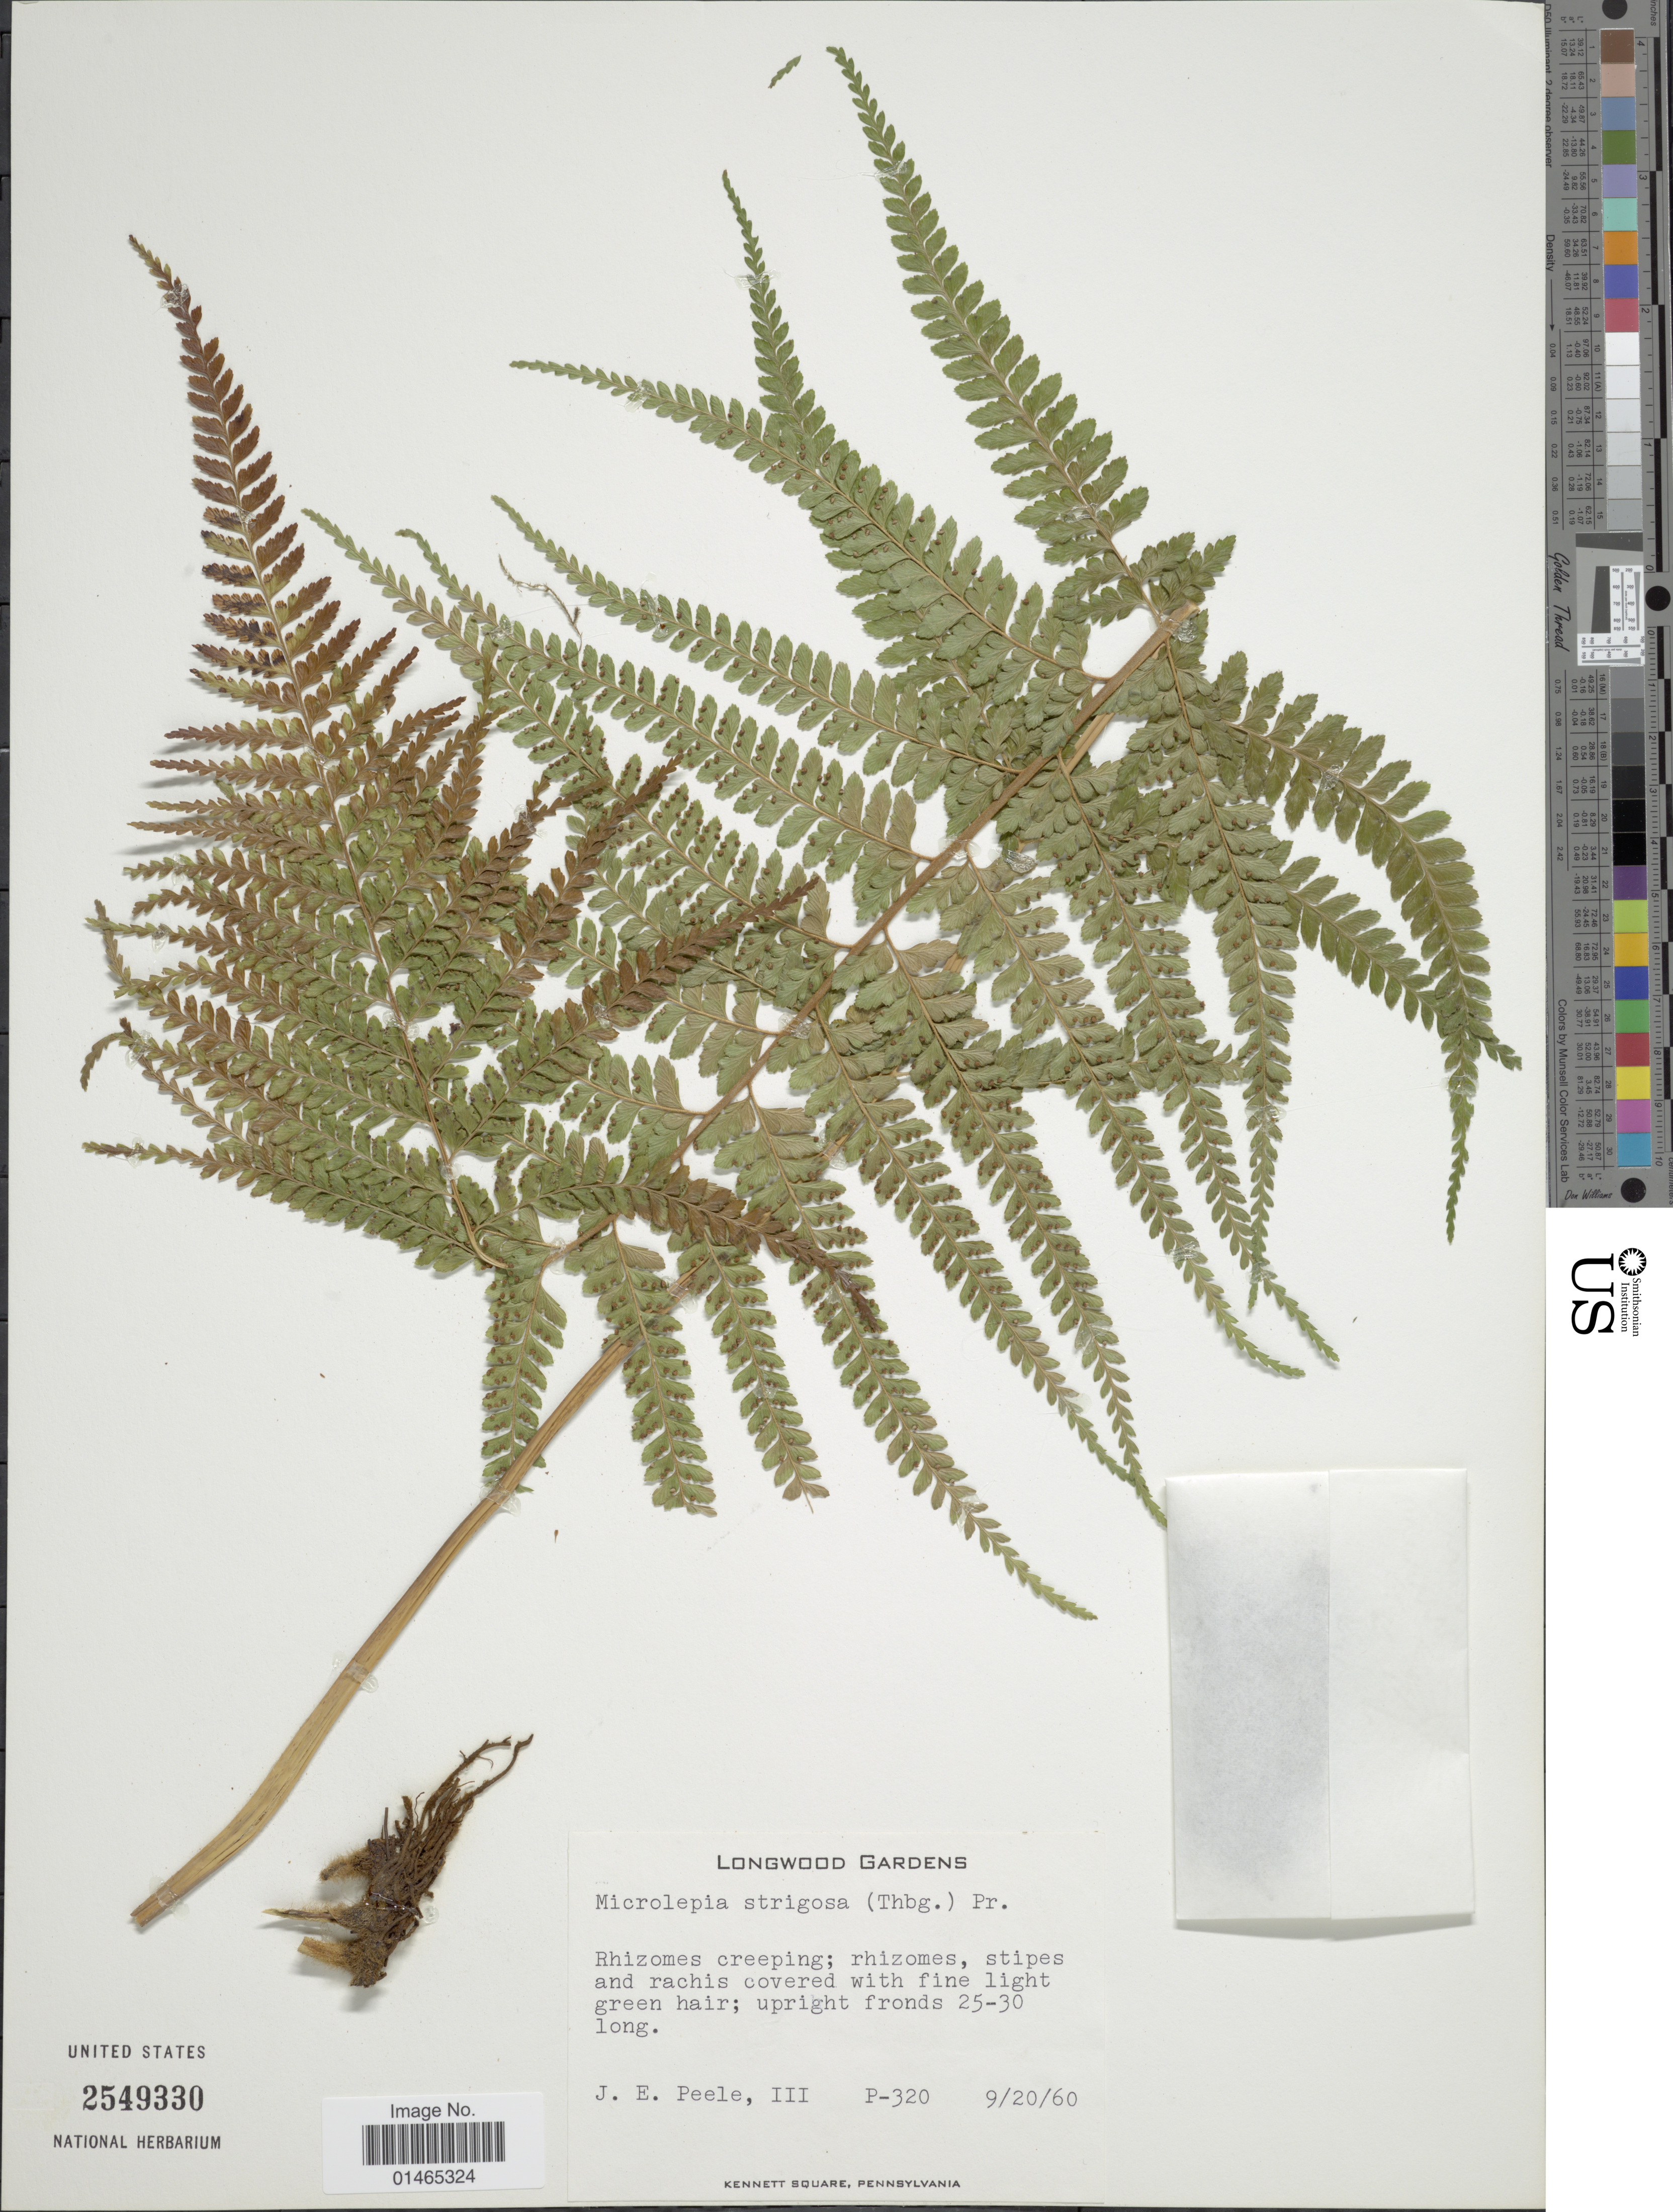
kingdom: Plantae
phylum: Tracheophyta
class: Polypodiopsida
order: Polypodiales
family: Dennstaedtiaceae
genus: Microlepia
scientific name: Microlepia strigosa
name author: (Thunb.) J. Presl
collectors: J. Peele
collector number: P-320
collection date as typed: Transcribed d/m/y: 20/9/60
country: United States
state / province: Pennsylvania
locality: Longwood gardens. Rhizomes creeping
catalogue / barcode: US 2549330